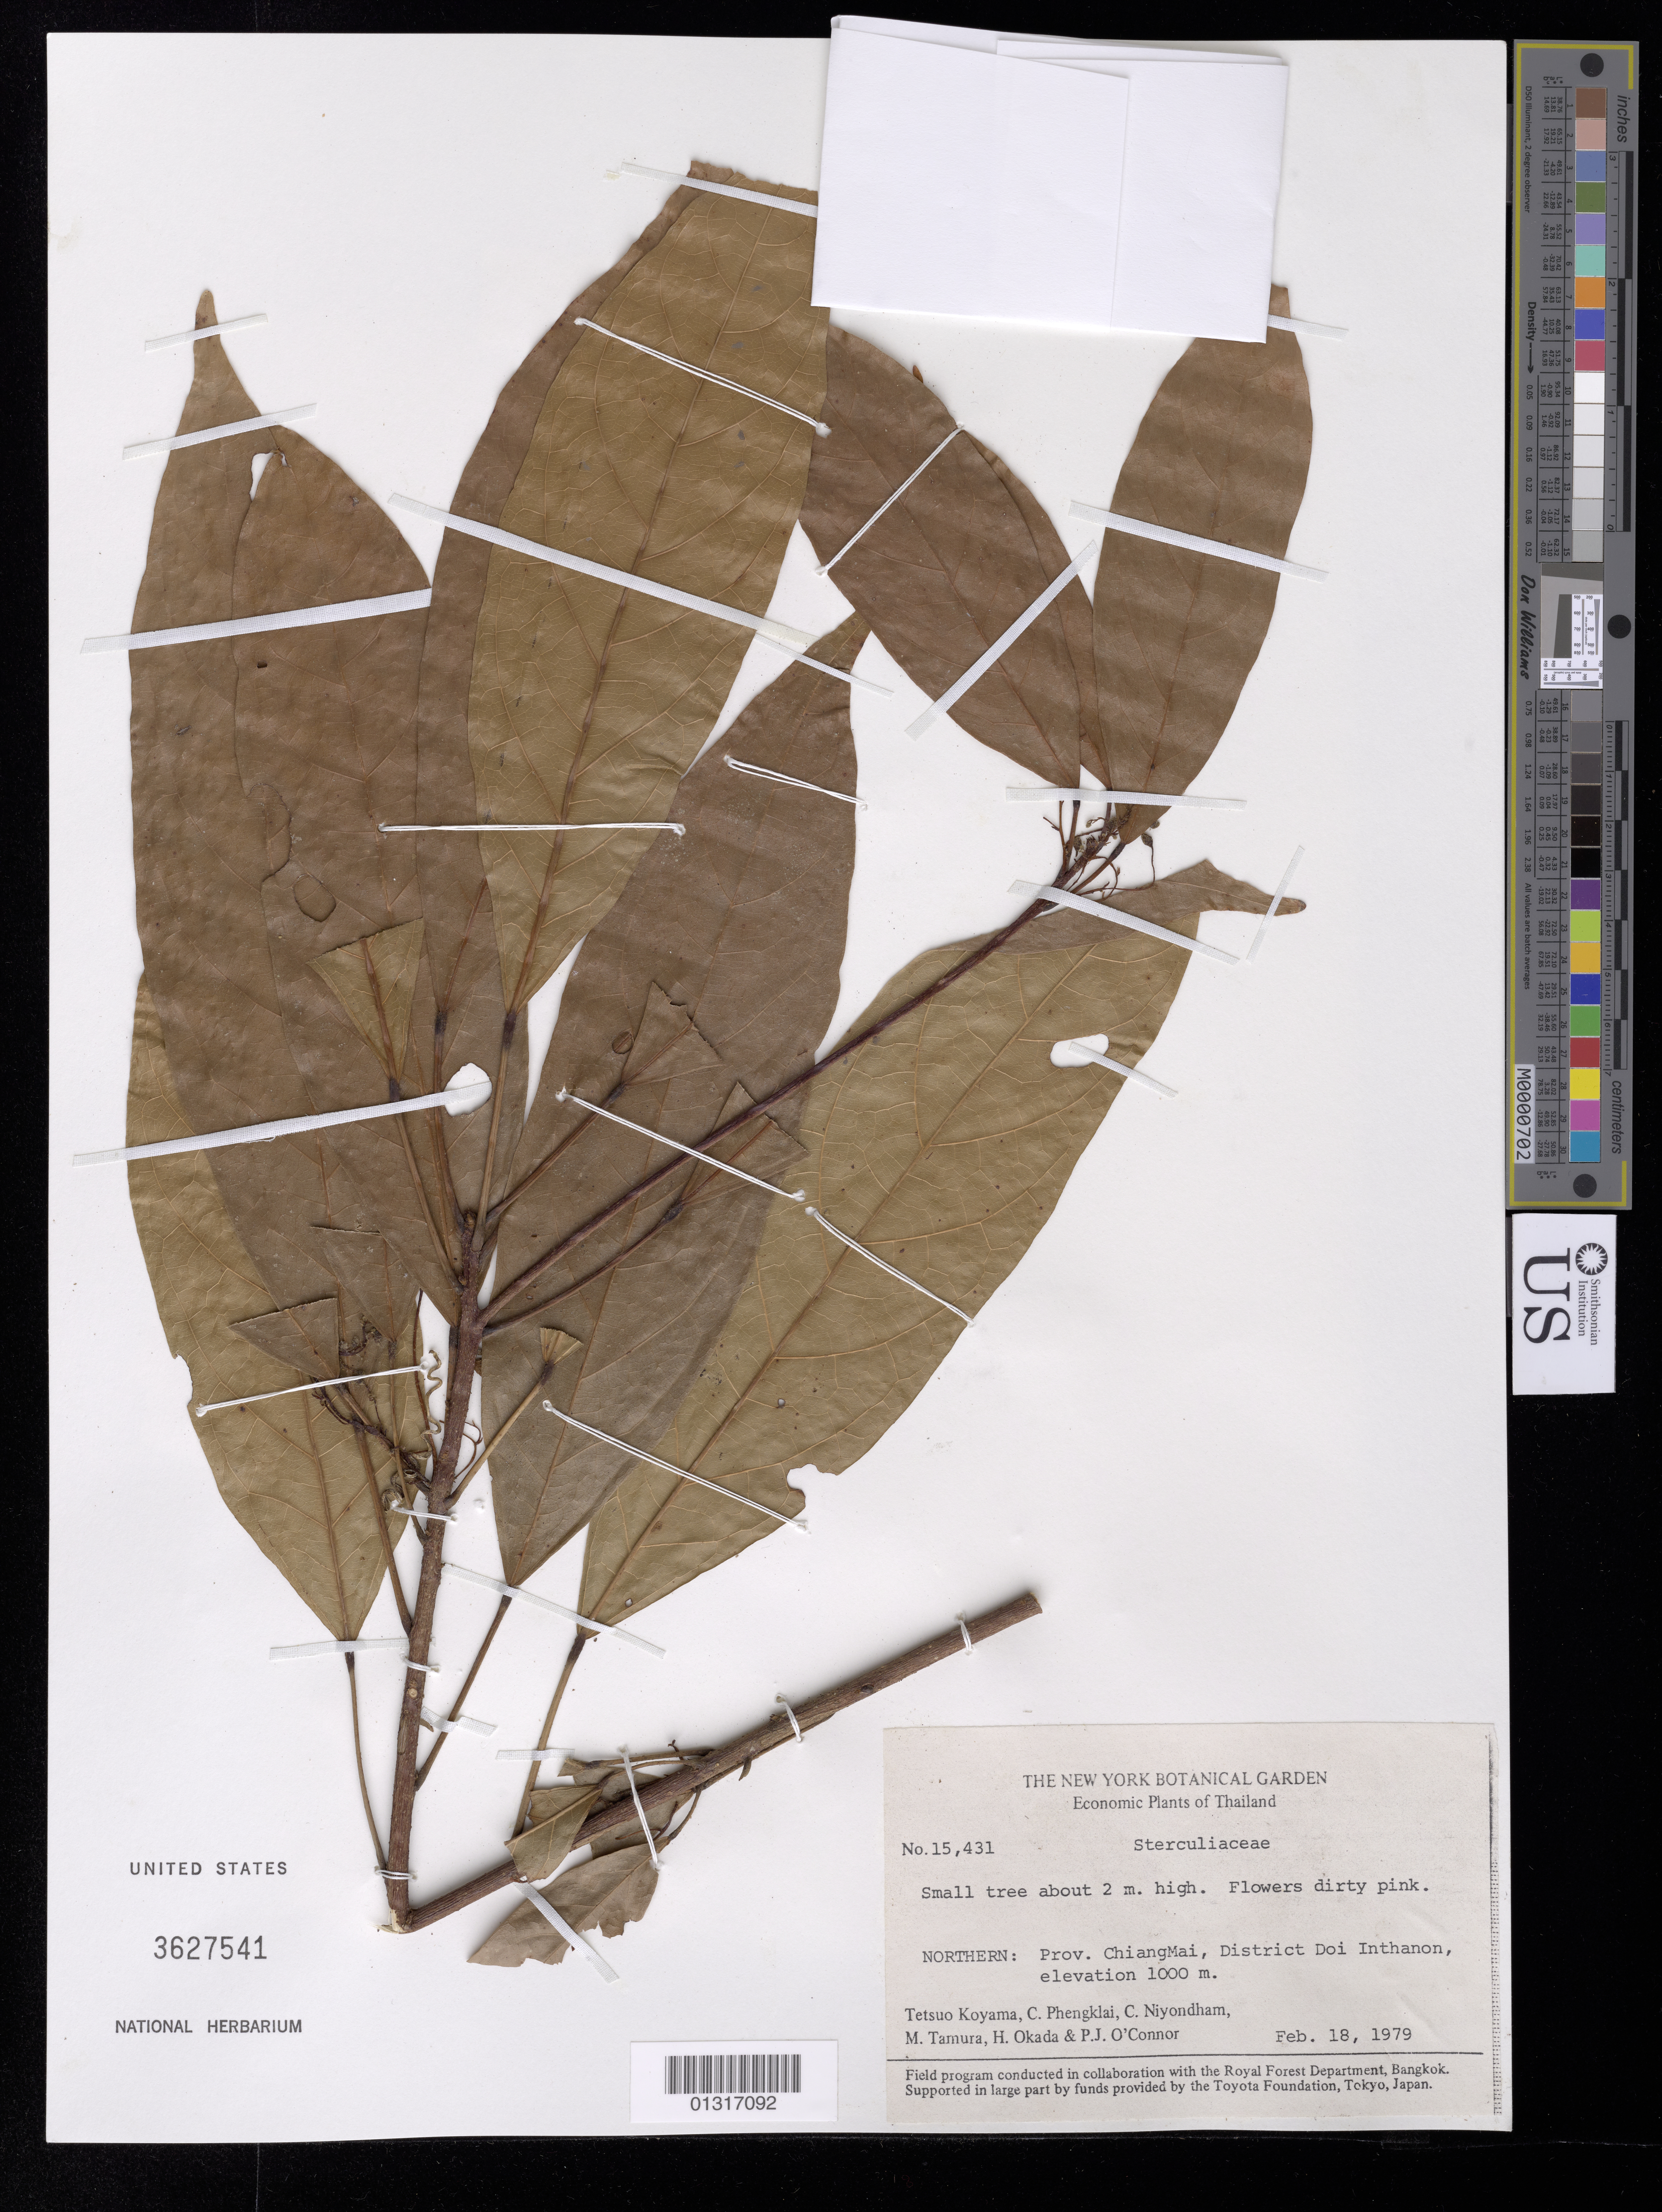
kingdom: Plantae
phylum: Tracheophyta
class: Magnoliopsida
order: Malvales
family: Malvaceae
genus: Sterculia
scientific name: Sterculia sp.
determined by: Dorr, Laurence J., Curator (BOT), Smithsonian Institution - National Museum of Natural History (UNITED STATES)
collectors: T. Koyama, C. Phengklai, C. Niyondham, M. Tamura, H. Okada & P. O'Connor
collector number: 15,431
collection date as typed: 18 Feb 1979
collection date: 1979-02-18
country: Thailand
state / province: Chiang Mai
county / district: Doi Inthanon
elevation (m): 1000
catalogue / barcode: US 3627541